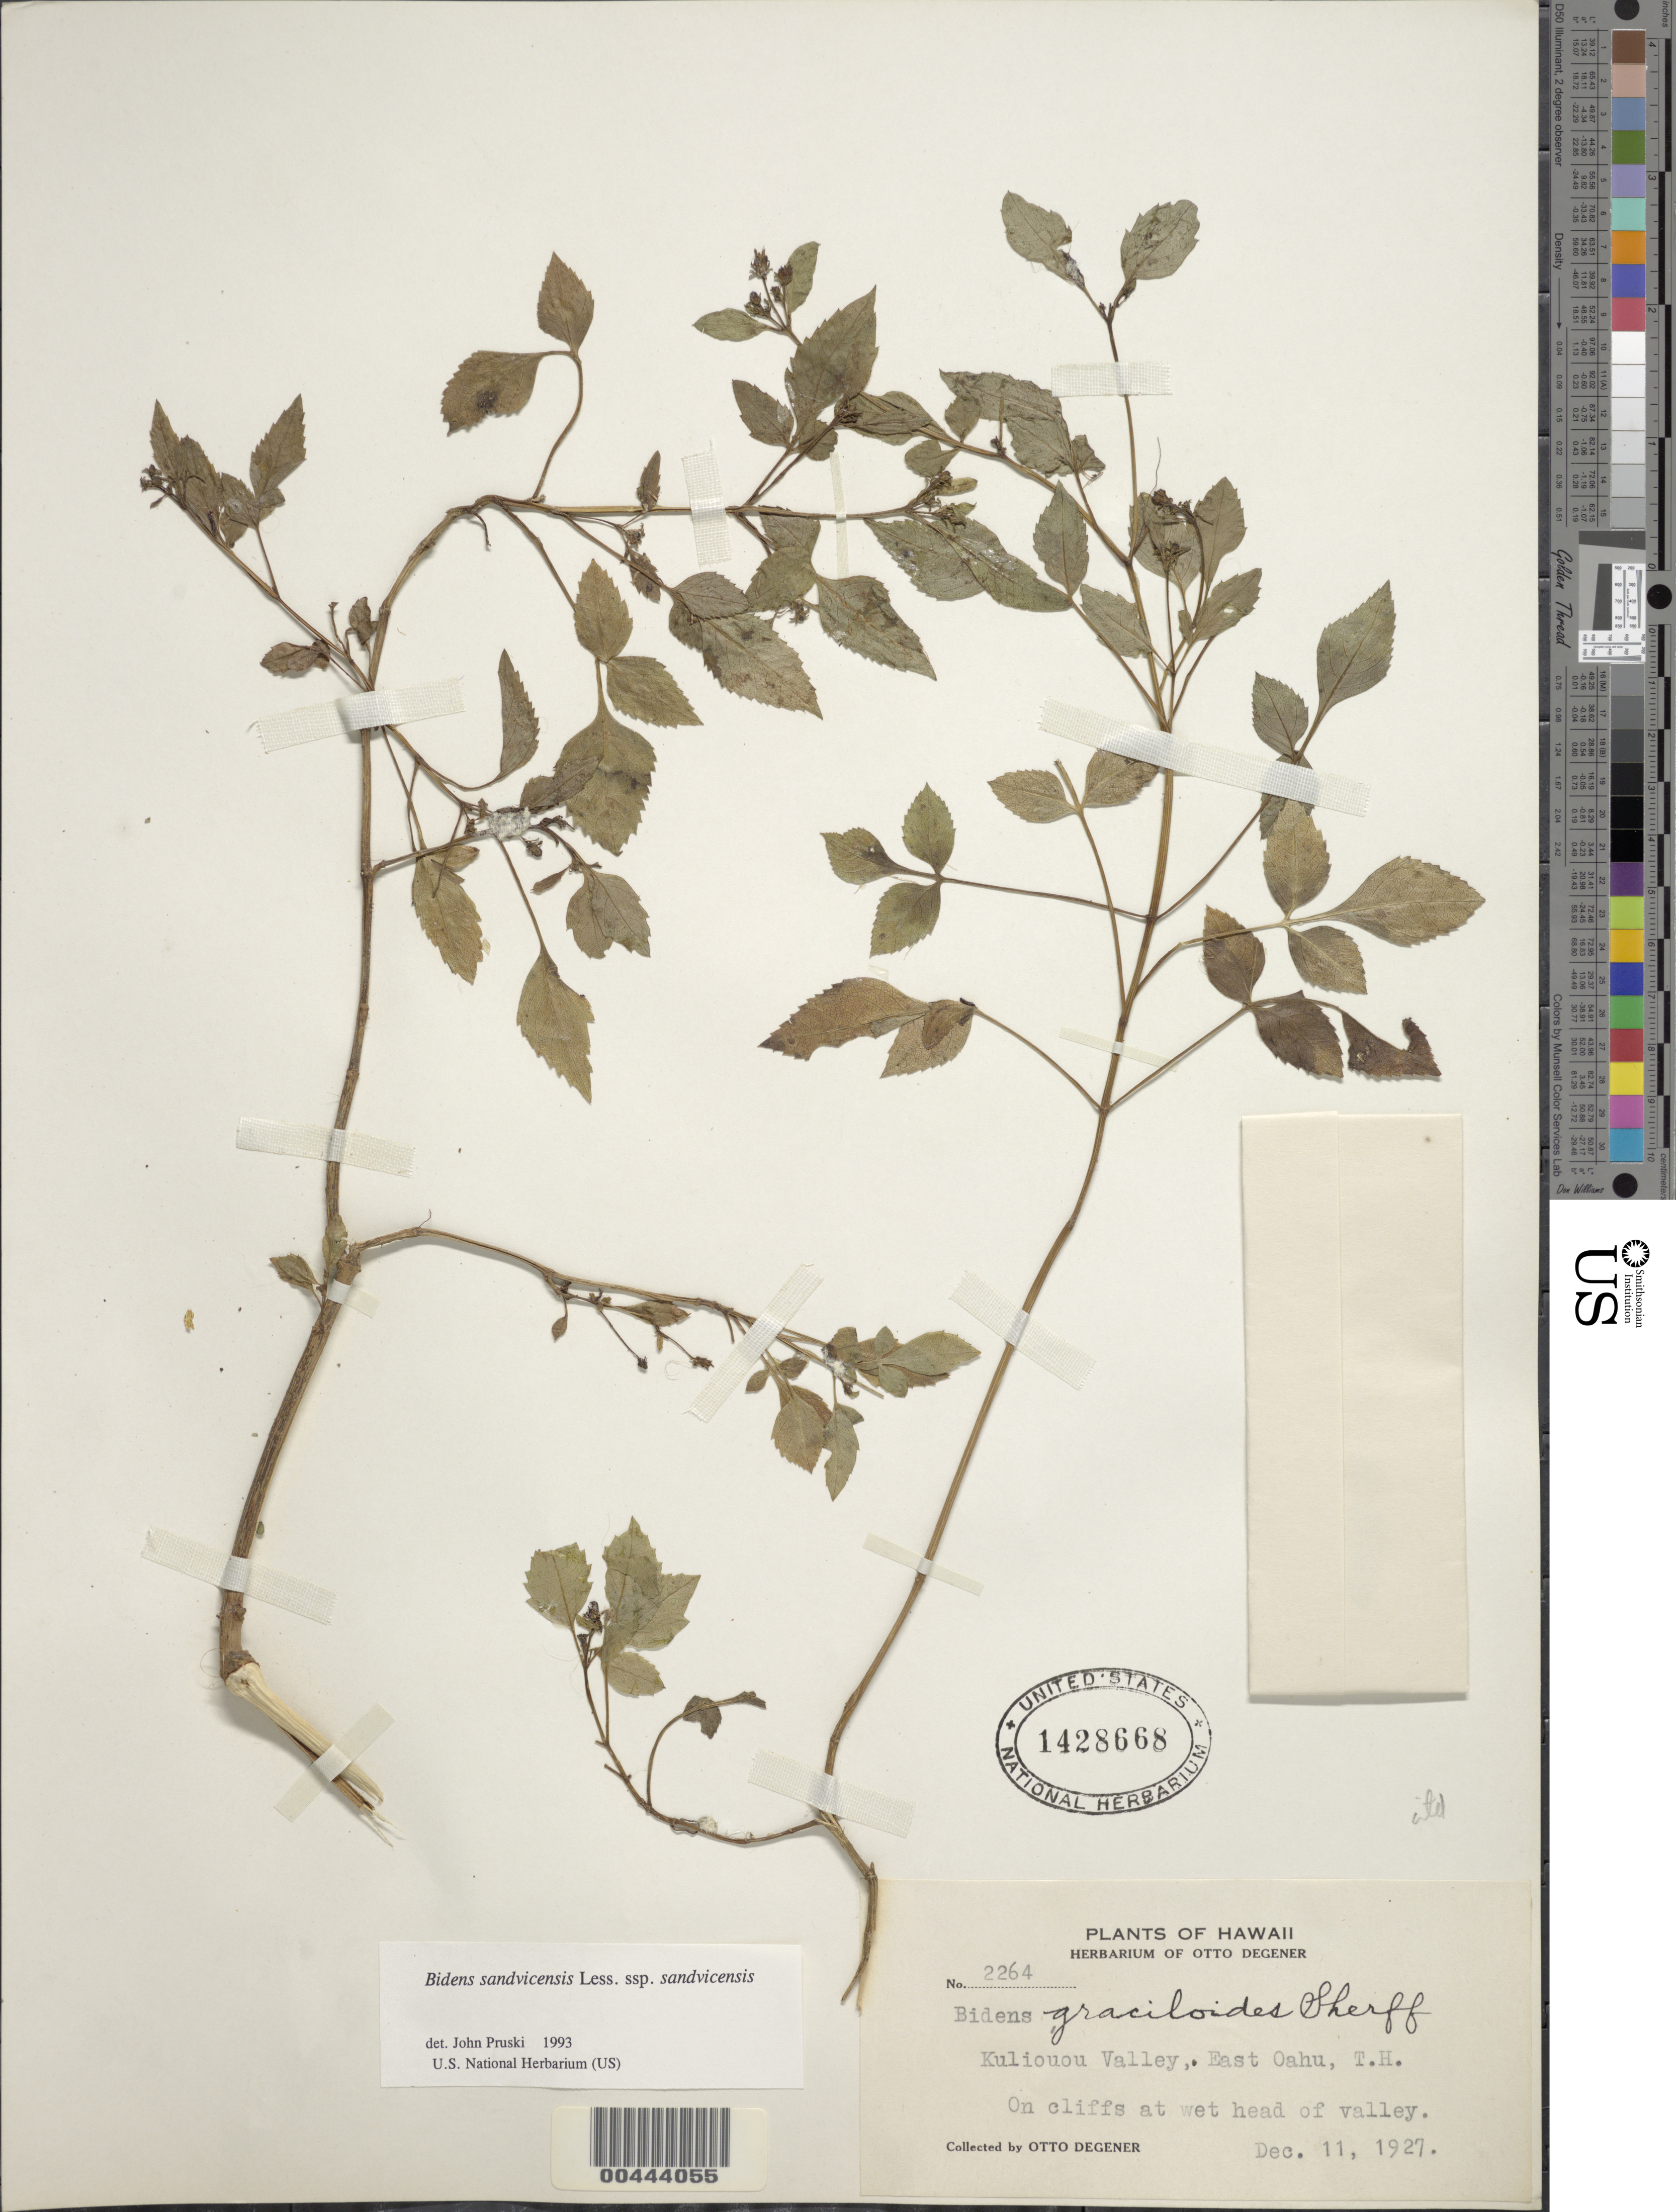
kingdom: Plantae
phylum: Tracheophyta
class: Magnoliopsida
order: Asterales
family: Asteraceae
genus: Bidens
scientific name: Bidens sandvicensis subsp. sandvicensis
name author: Less.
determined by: Pruski, J. F.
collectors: O. Degener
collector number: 2264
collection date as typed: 11 Dec 1927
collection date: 1927-12-11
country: United States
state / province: Hawaii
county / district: Honolulu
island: Oahu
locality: Kuliouou Valley, E Oahu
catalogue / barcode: US 1428668